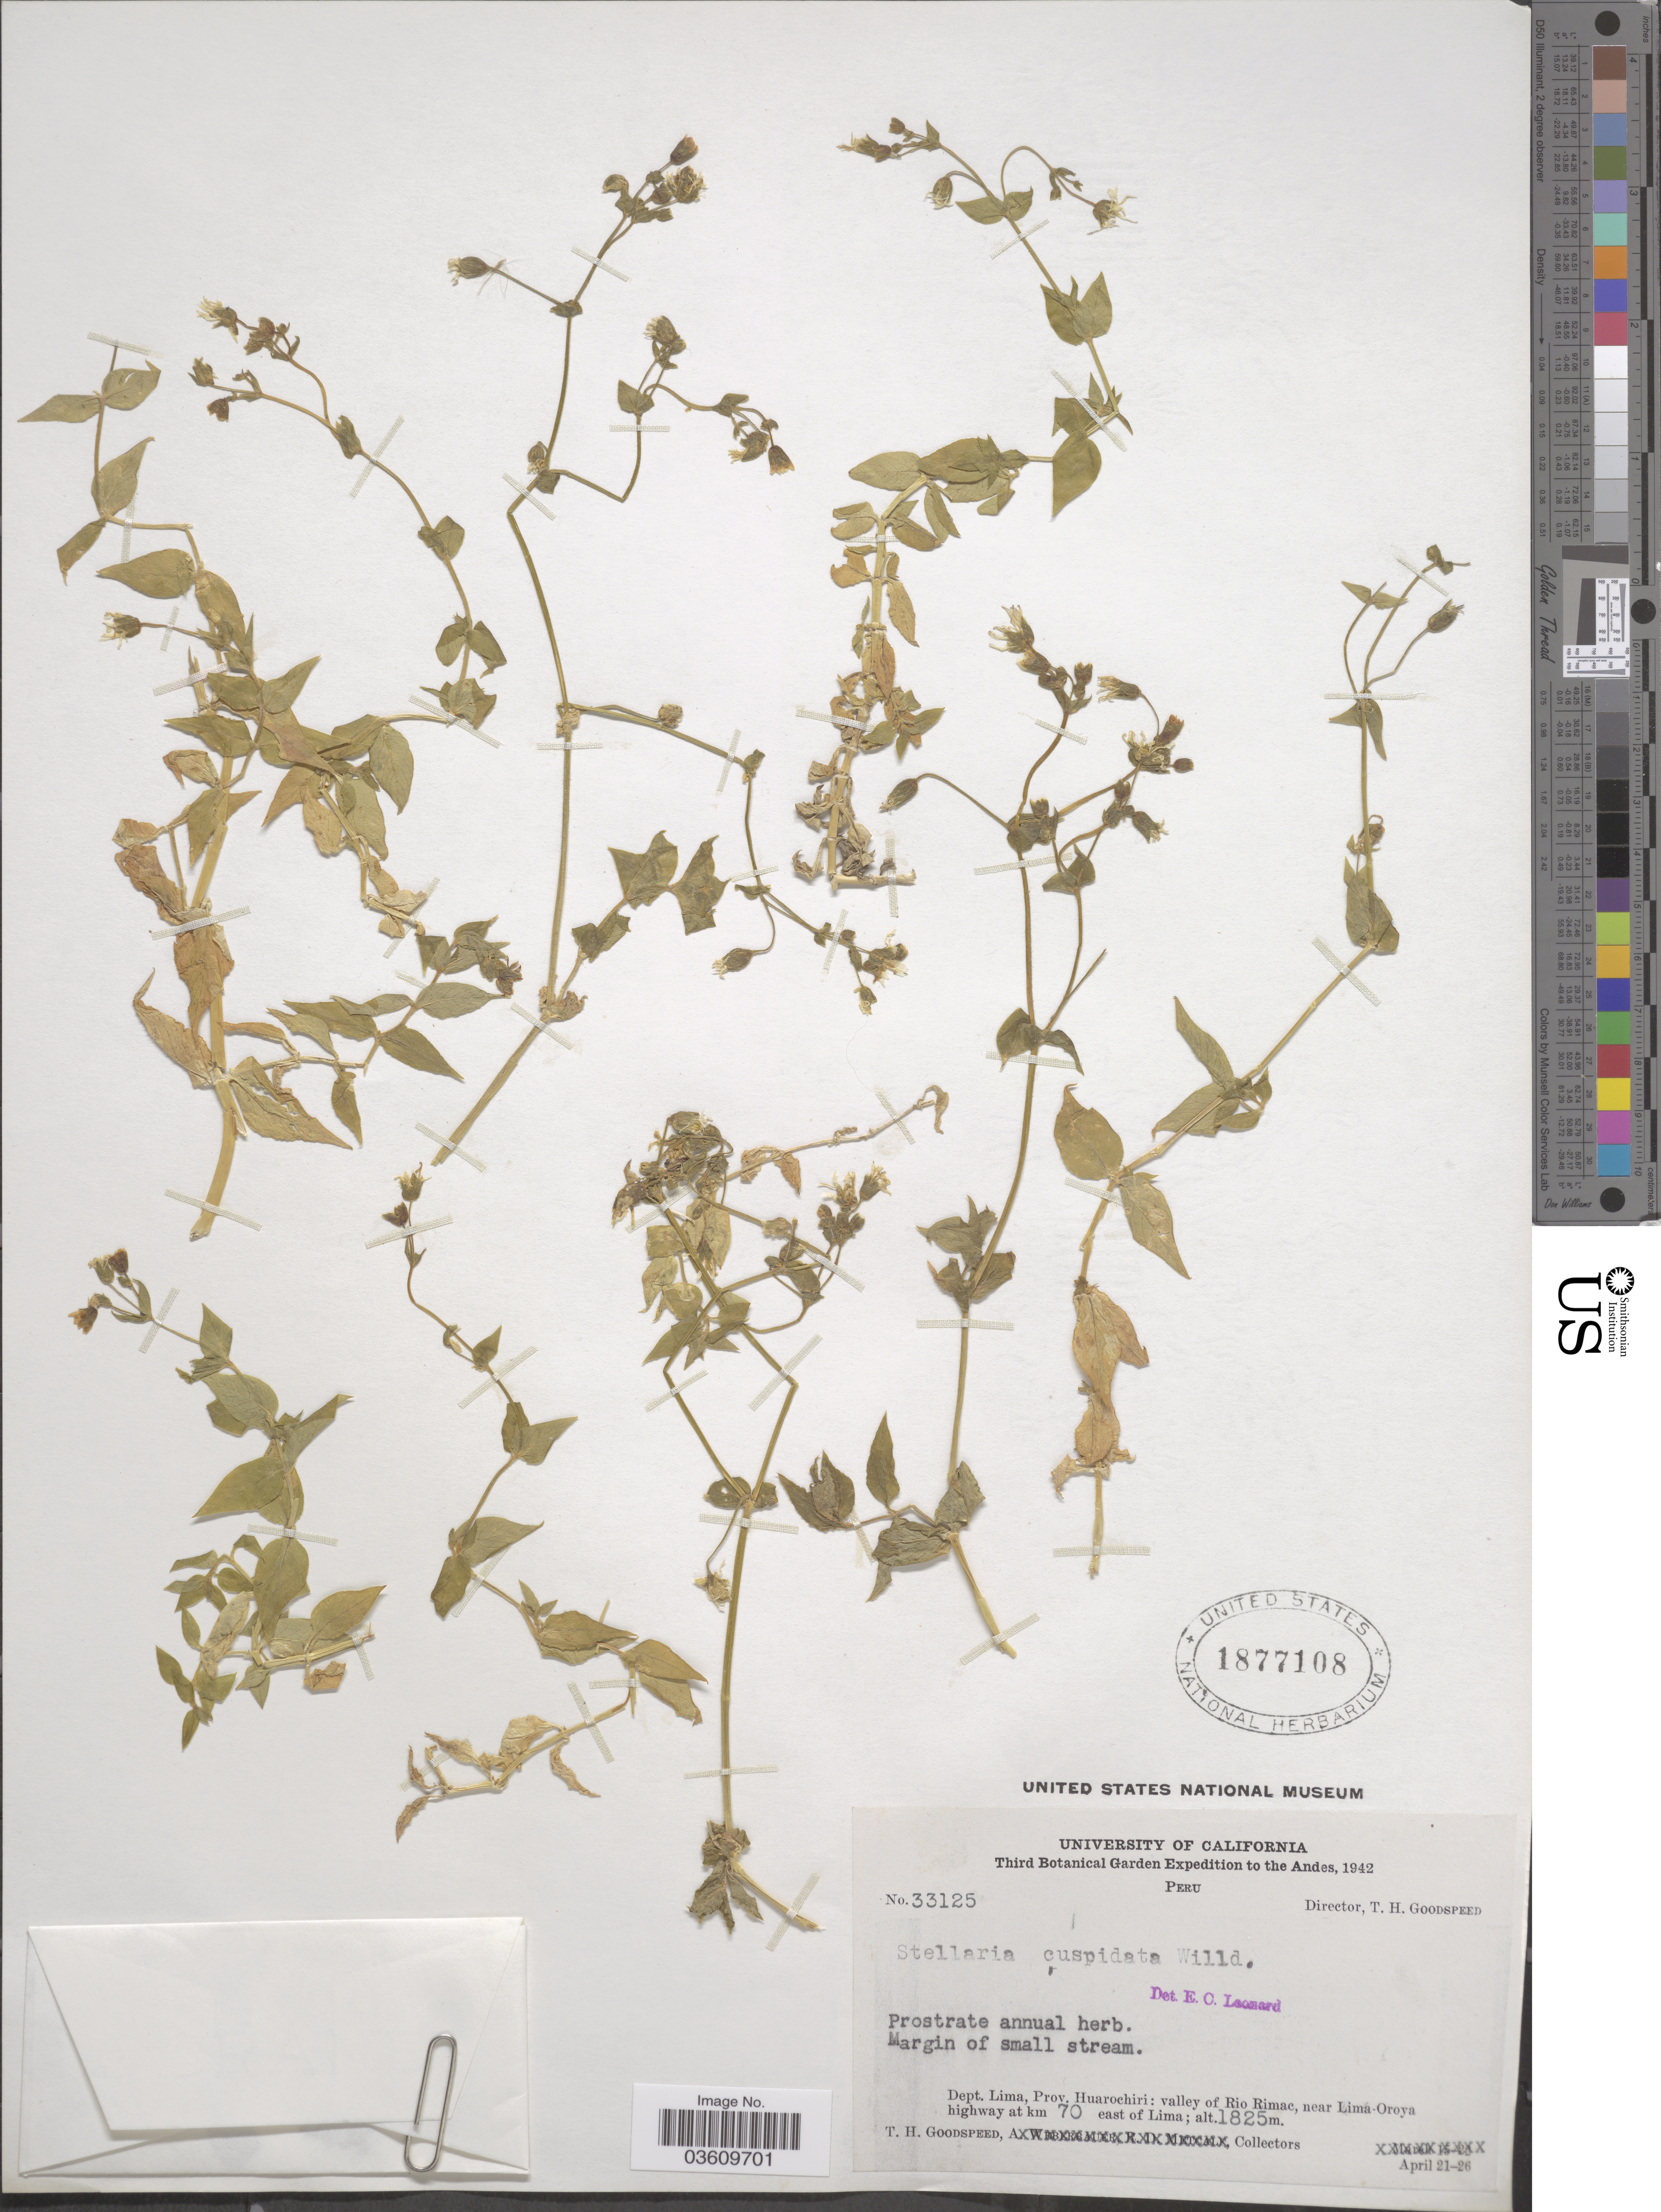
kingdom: Plantae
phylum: Tracheophyta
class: Magnoliopsida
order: Caryophyllales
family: Caryophyllaceae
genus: Stellaria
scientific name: Stellaria cuspidata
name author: Willd. ex Schltdl.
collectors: T. Goodspeed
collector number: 33125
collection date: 1942-04-21/1942-04-26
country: Peru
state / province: Lima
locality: Andes. Dept. Lima, Prov. Huarochiri: valley of Rio Rimac, near Lima-Oroya highway at km 70 east of Lima.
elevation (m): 1825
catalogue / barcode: US 1877108